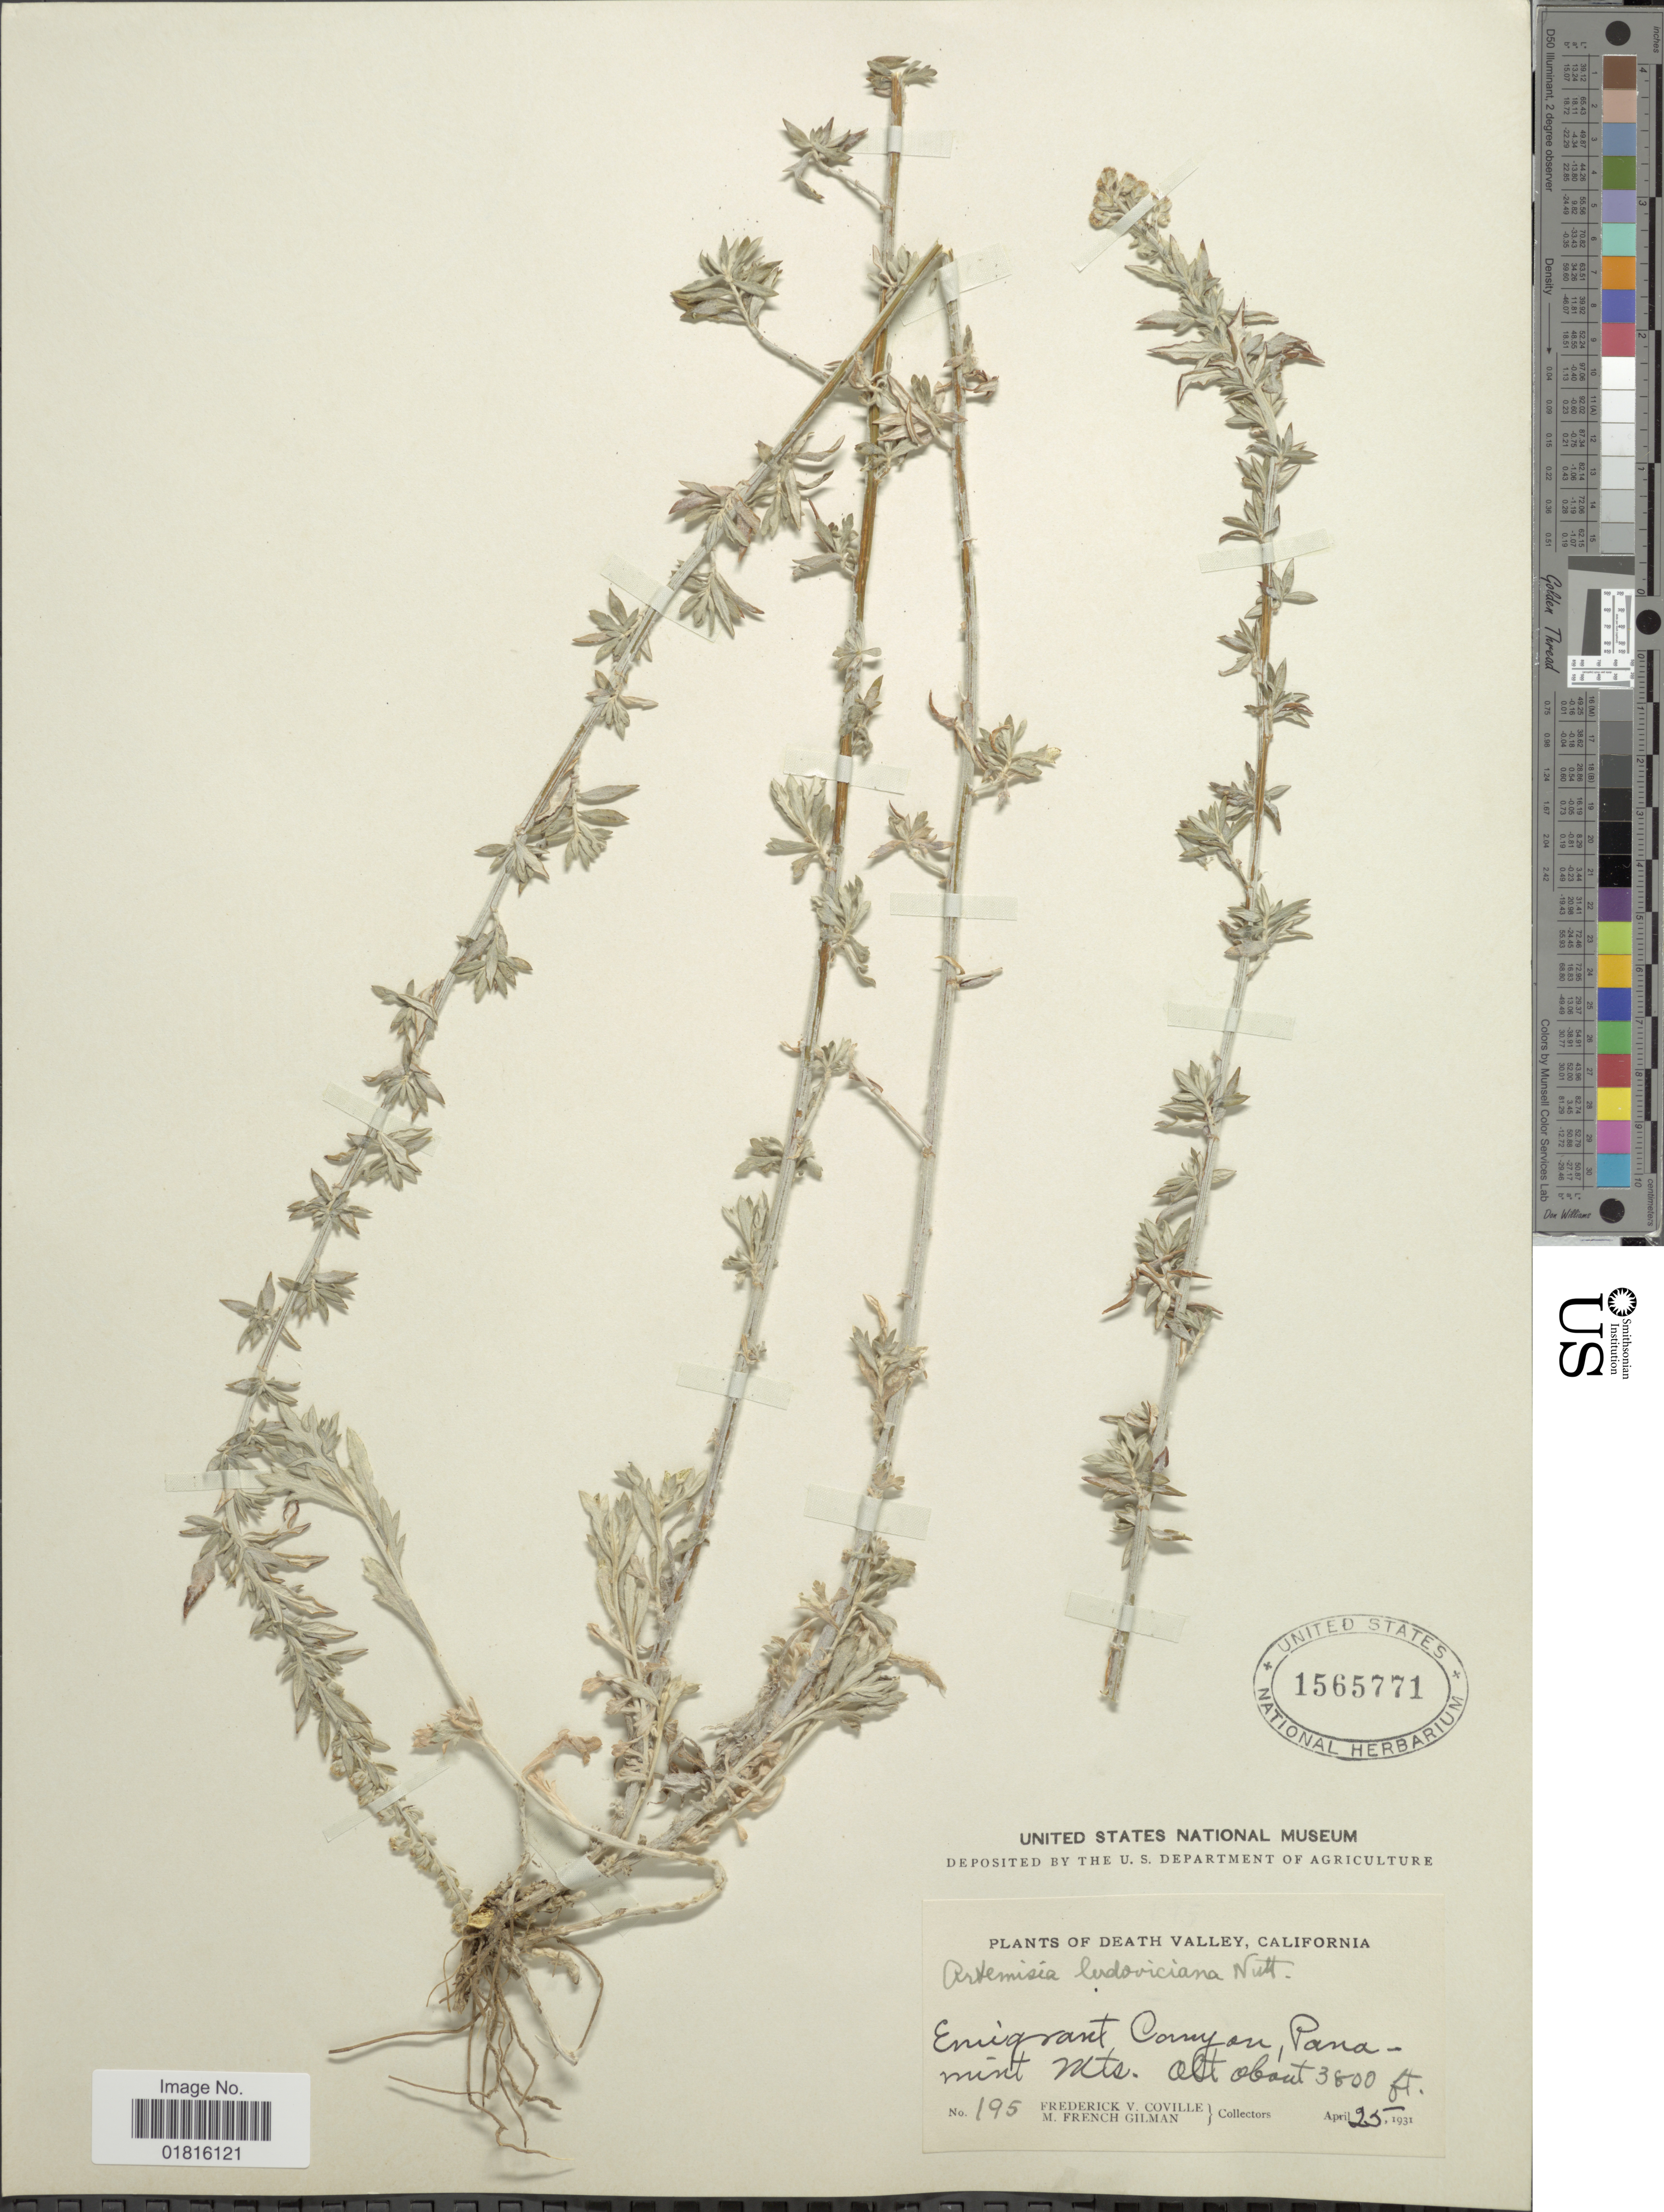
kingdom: Plantae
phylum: Tracheophyta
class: Magnoliopsida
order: Asterales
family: Asteraceae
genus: Artemisia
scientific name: Artemisia ludoviciana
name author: Nutt.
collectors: F. V. Coville & M. F. Gilman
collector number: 195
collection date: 1931-04-25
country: United States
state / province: California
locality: Death Valley, Emigrant Canyon, Panamint Mts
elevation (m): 1158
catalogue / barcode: US 1565771